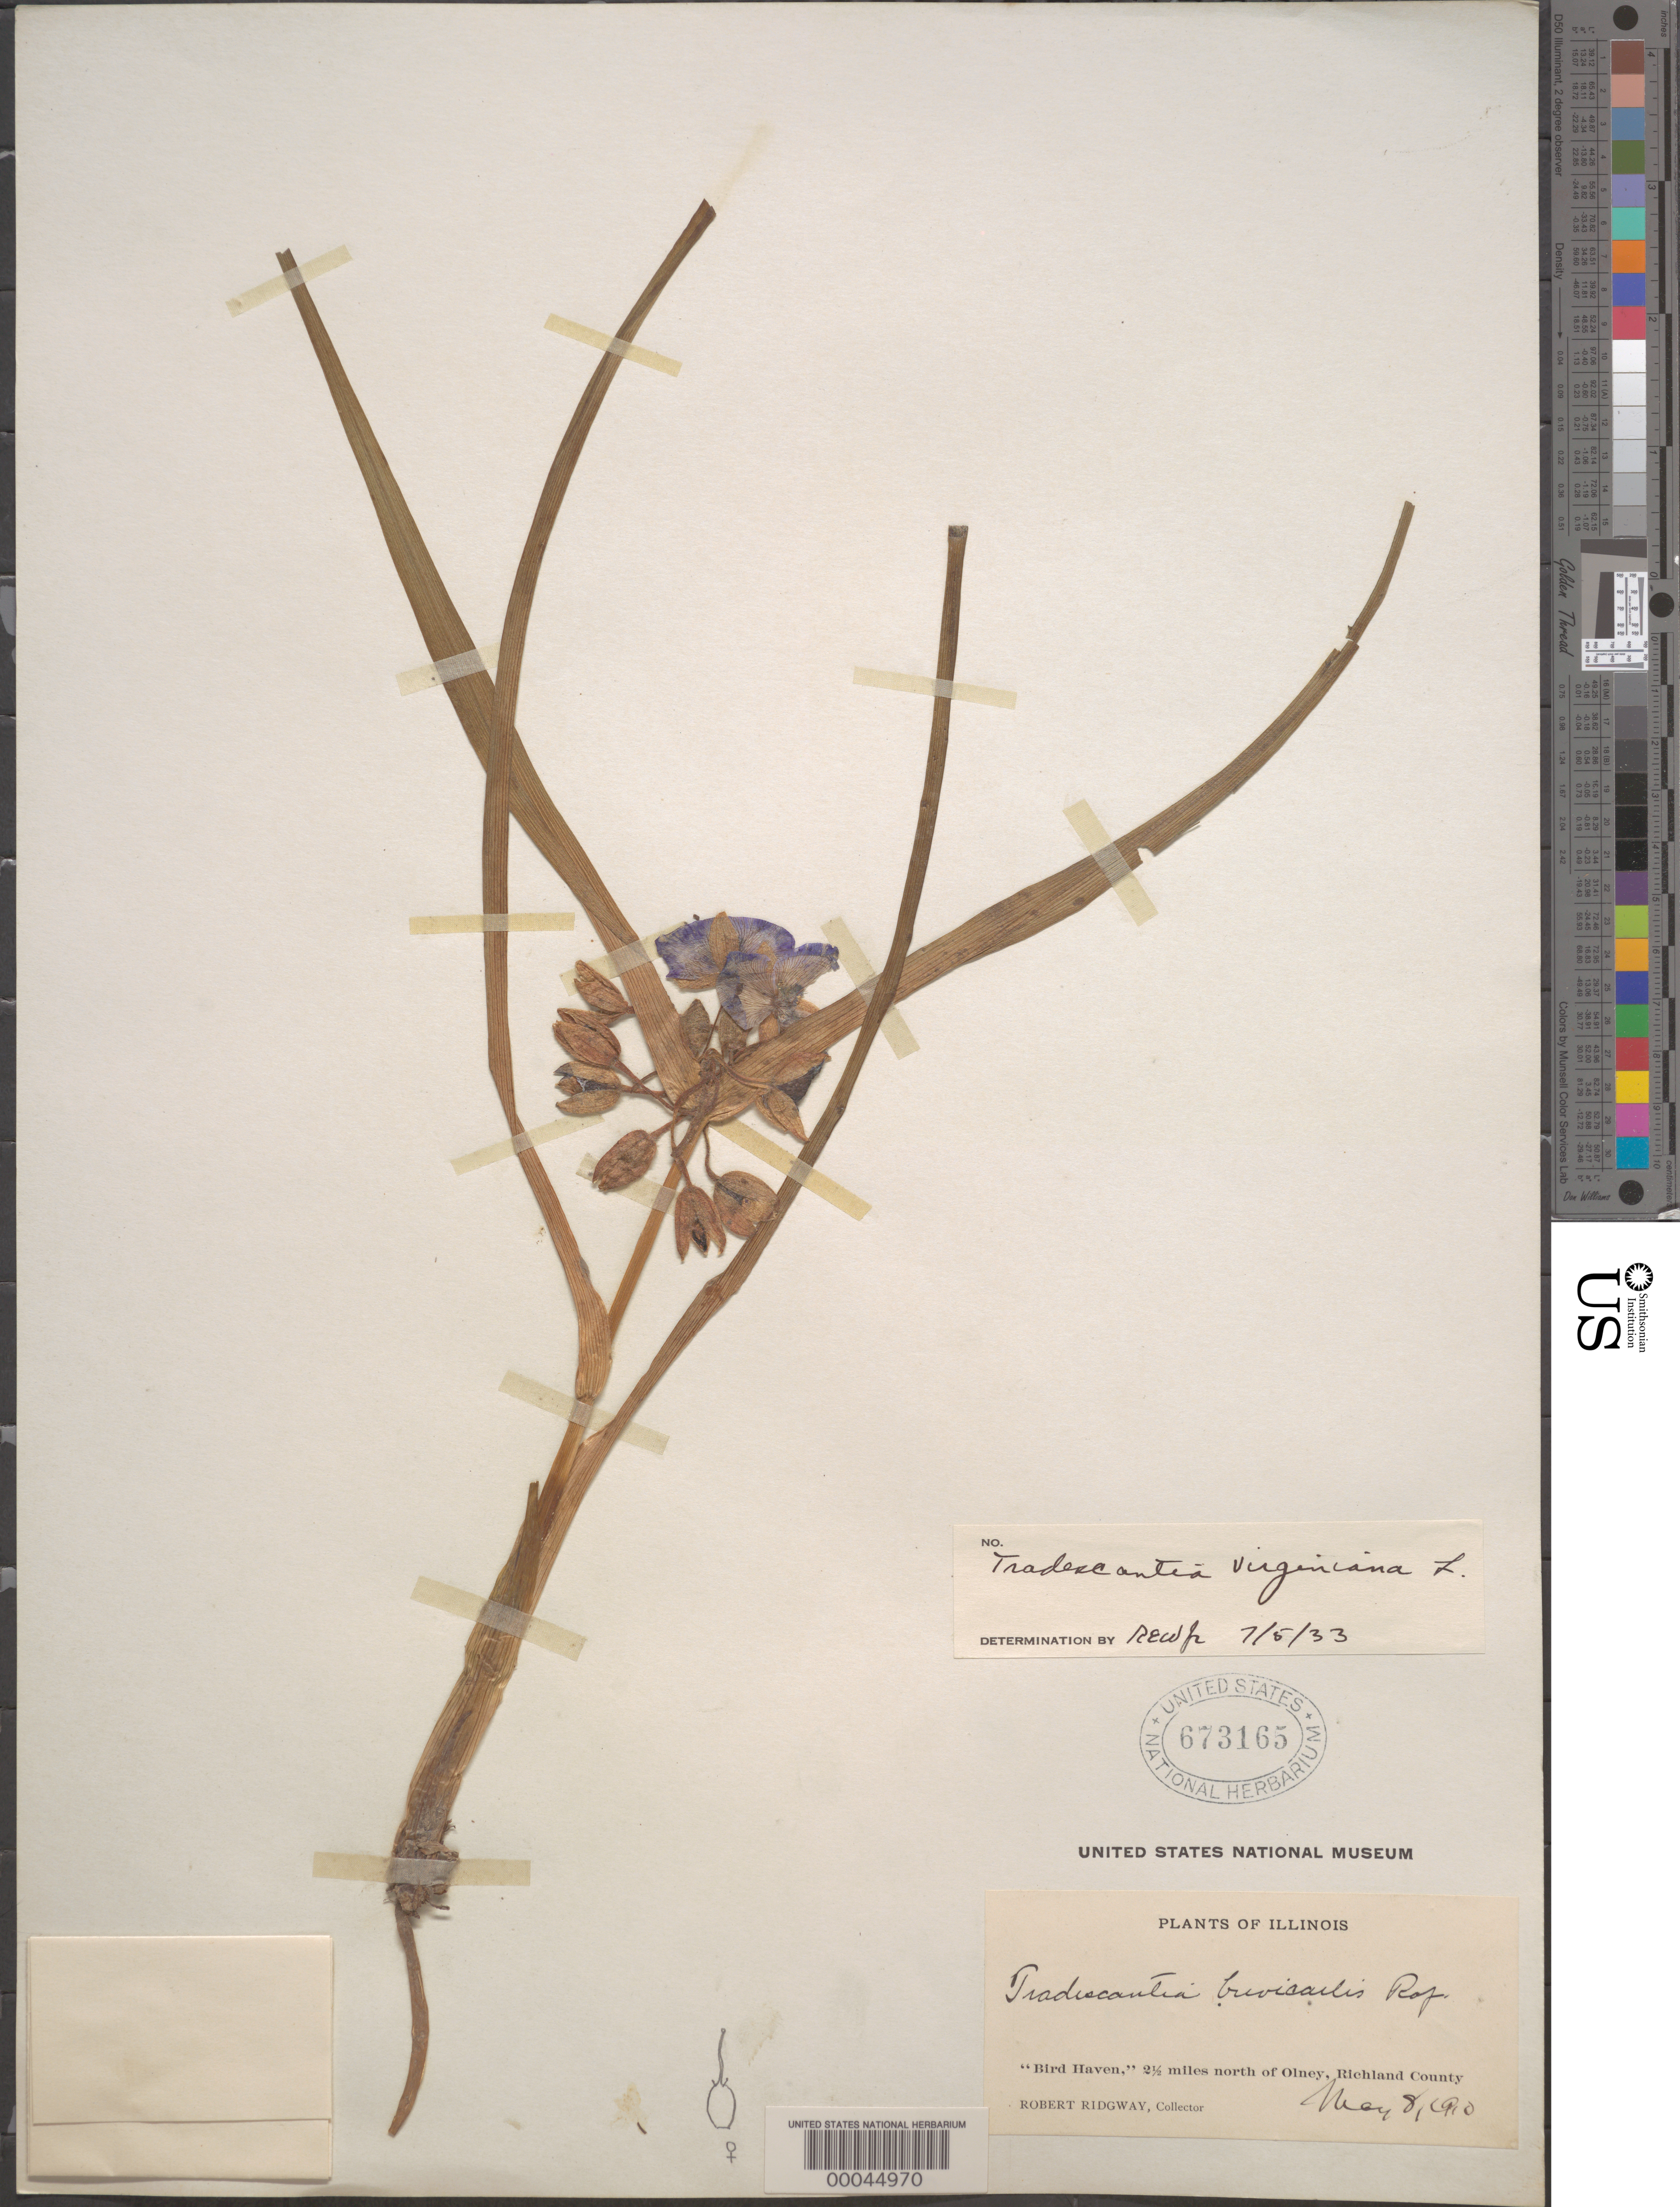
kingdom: Plantae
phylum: Tracheophyta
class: Liliopsida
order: Commelinales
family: Commelinaceae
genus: Tradescantia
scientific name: Tradescantia virginiana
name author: L.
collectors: R. Ridgway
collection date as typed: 08 May 1910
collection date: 1910-05-08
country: United States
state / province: Illinois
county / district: Richland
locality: N of olney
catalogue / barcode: US 673165